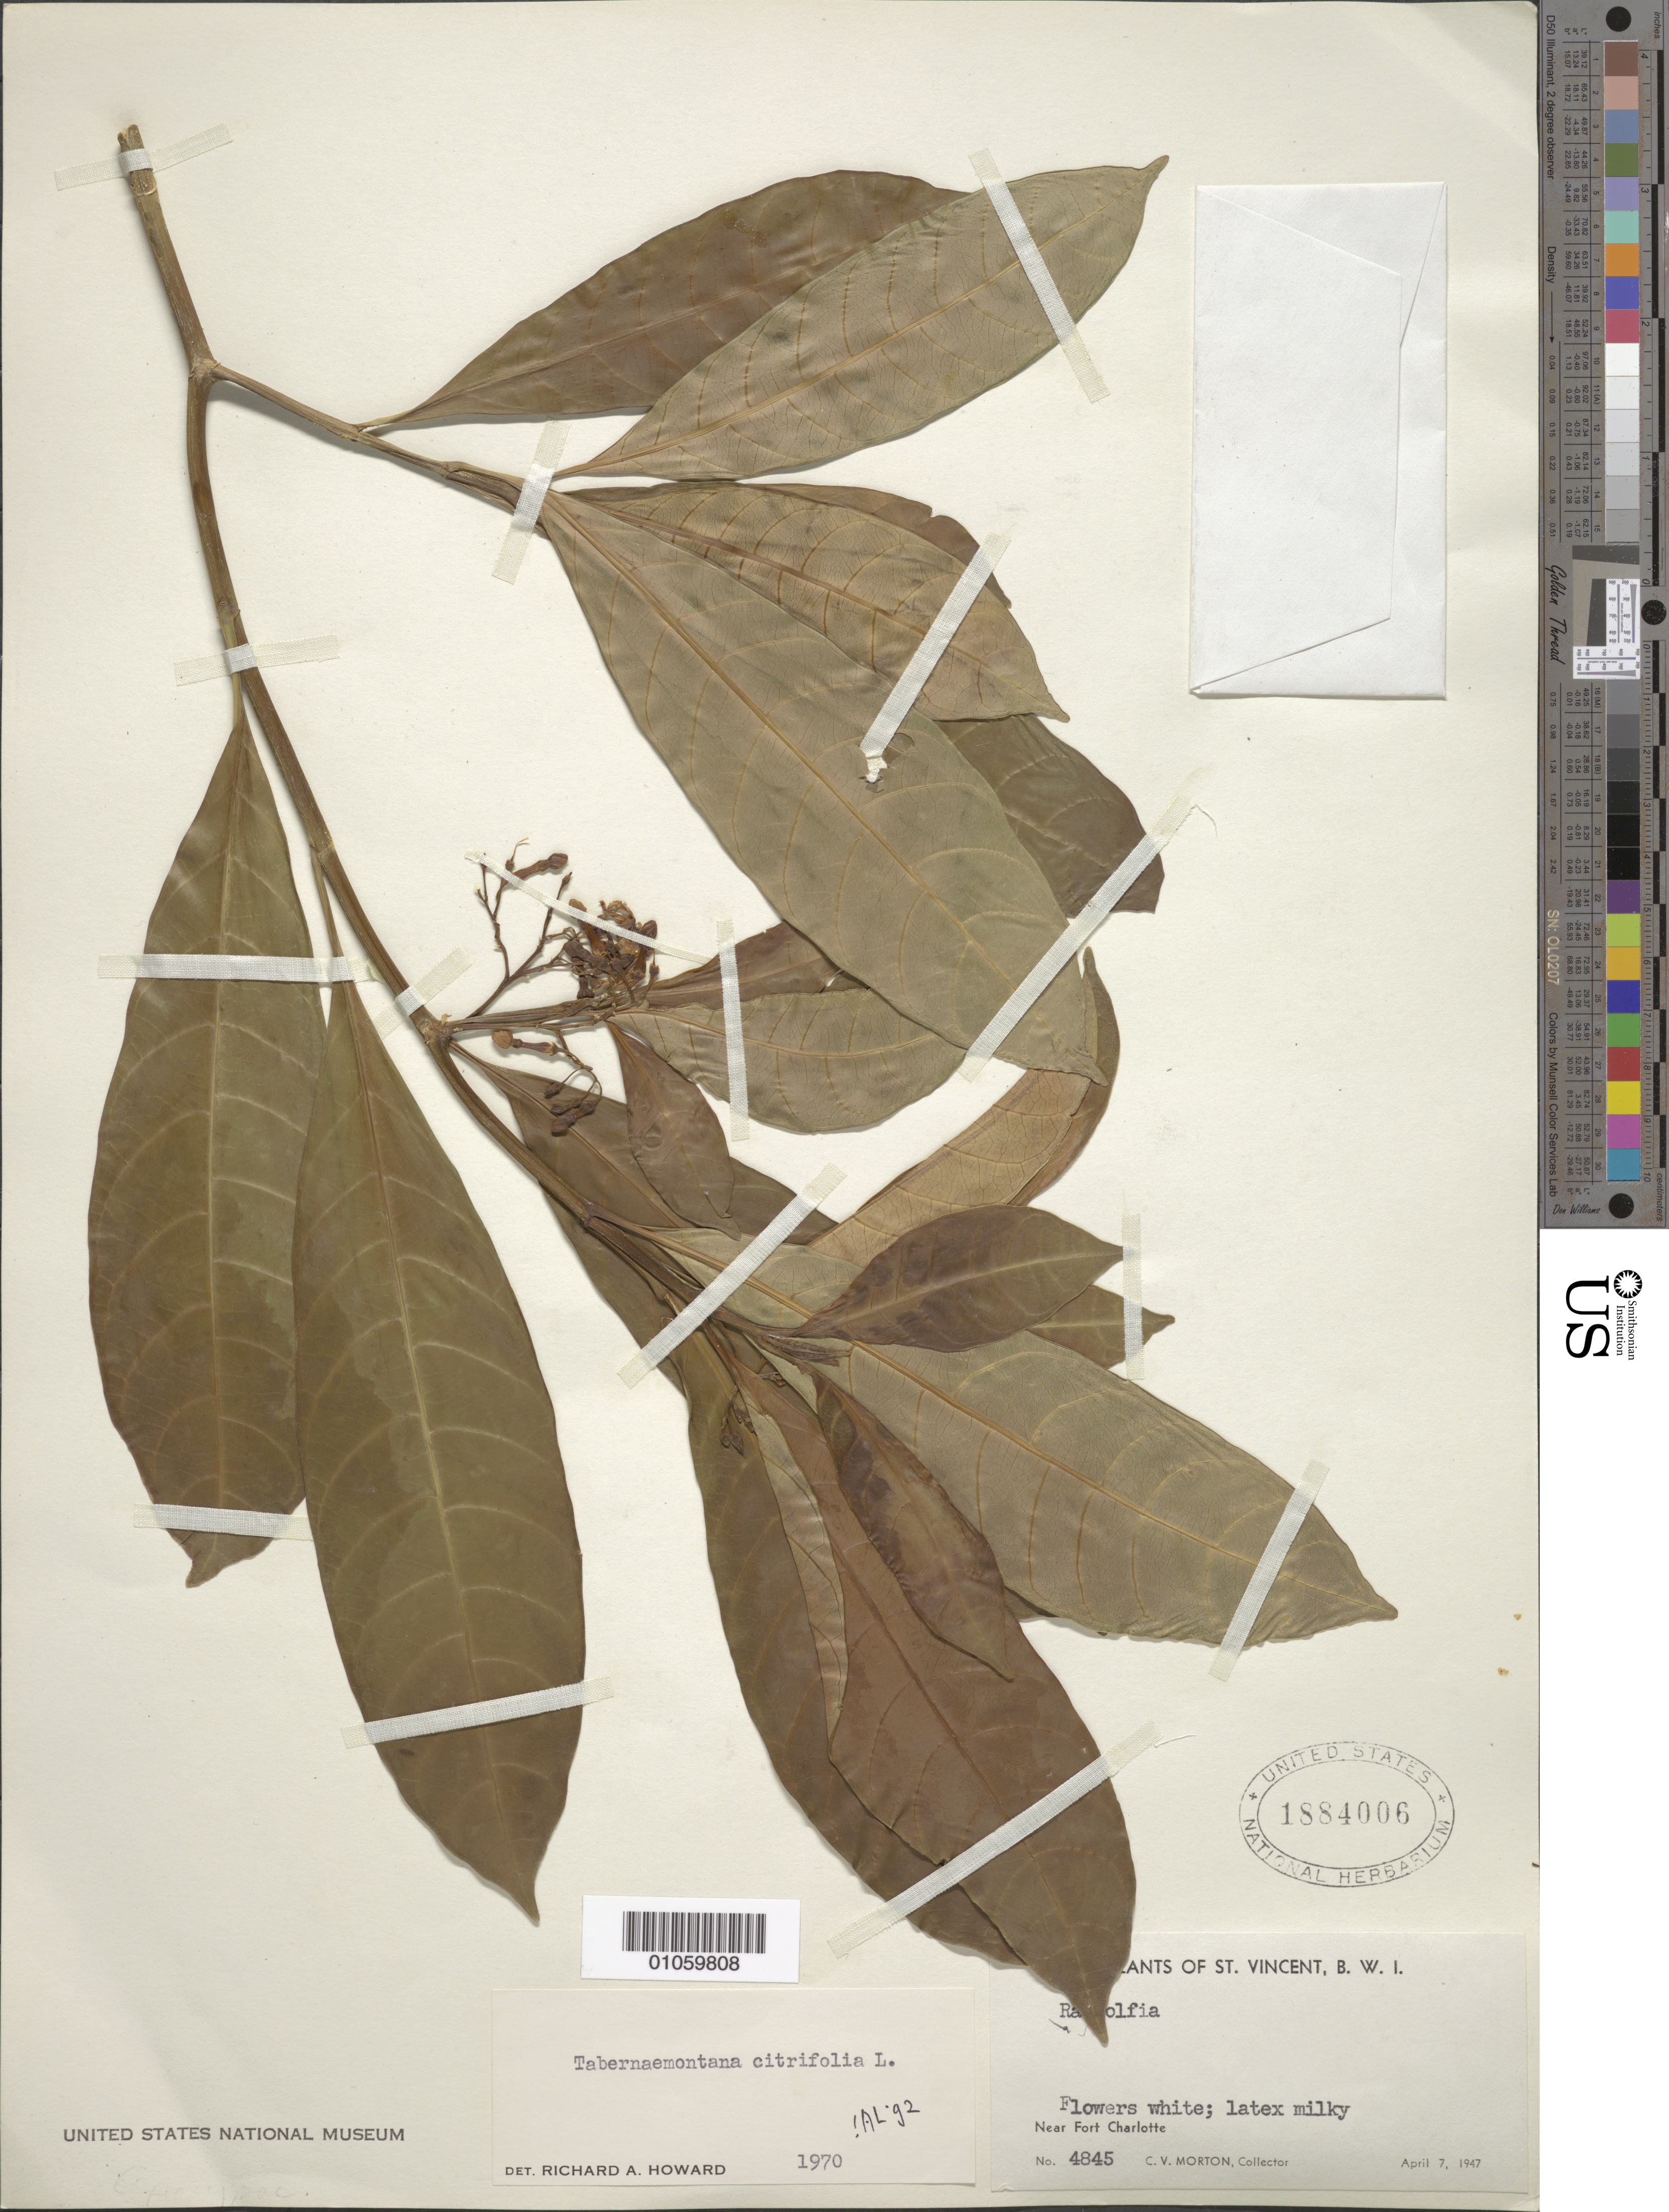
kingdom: Plantae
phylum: Tracheophyta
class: Magnoliopsida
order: Gentianales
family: Apocynaceae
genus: Tabernaemontana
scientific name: Tabernaemontana citrifolia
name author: L.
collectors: C. V. Morton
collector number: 4845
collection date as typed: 07 Apr 1947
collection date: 1947-04-07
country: St. Vincent - Grenadines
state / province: Saint George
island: St. Vincent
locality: Near Fort Charlotte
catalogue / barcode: US 1884006